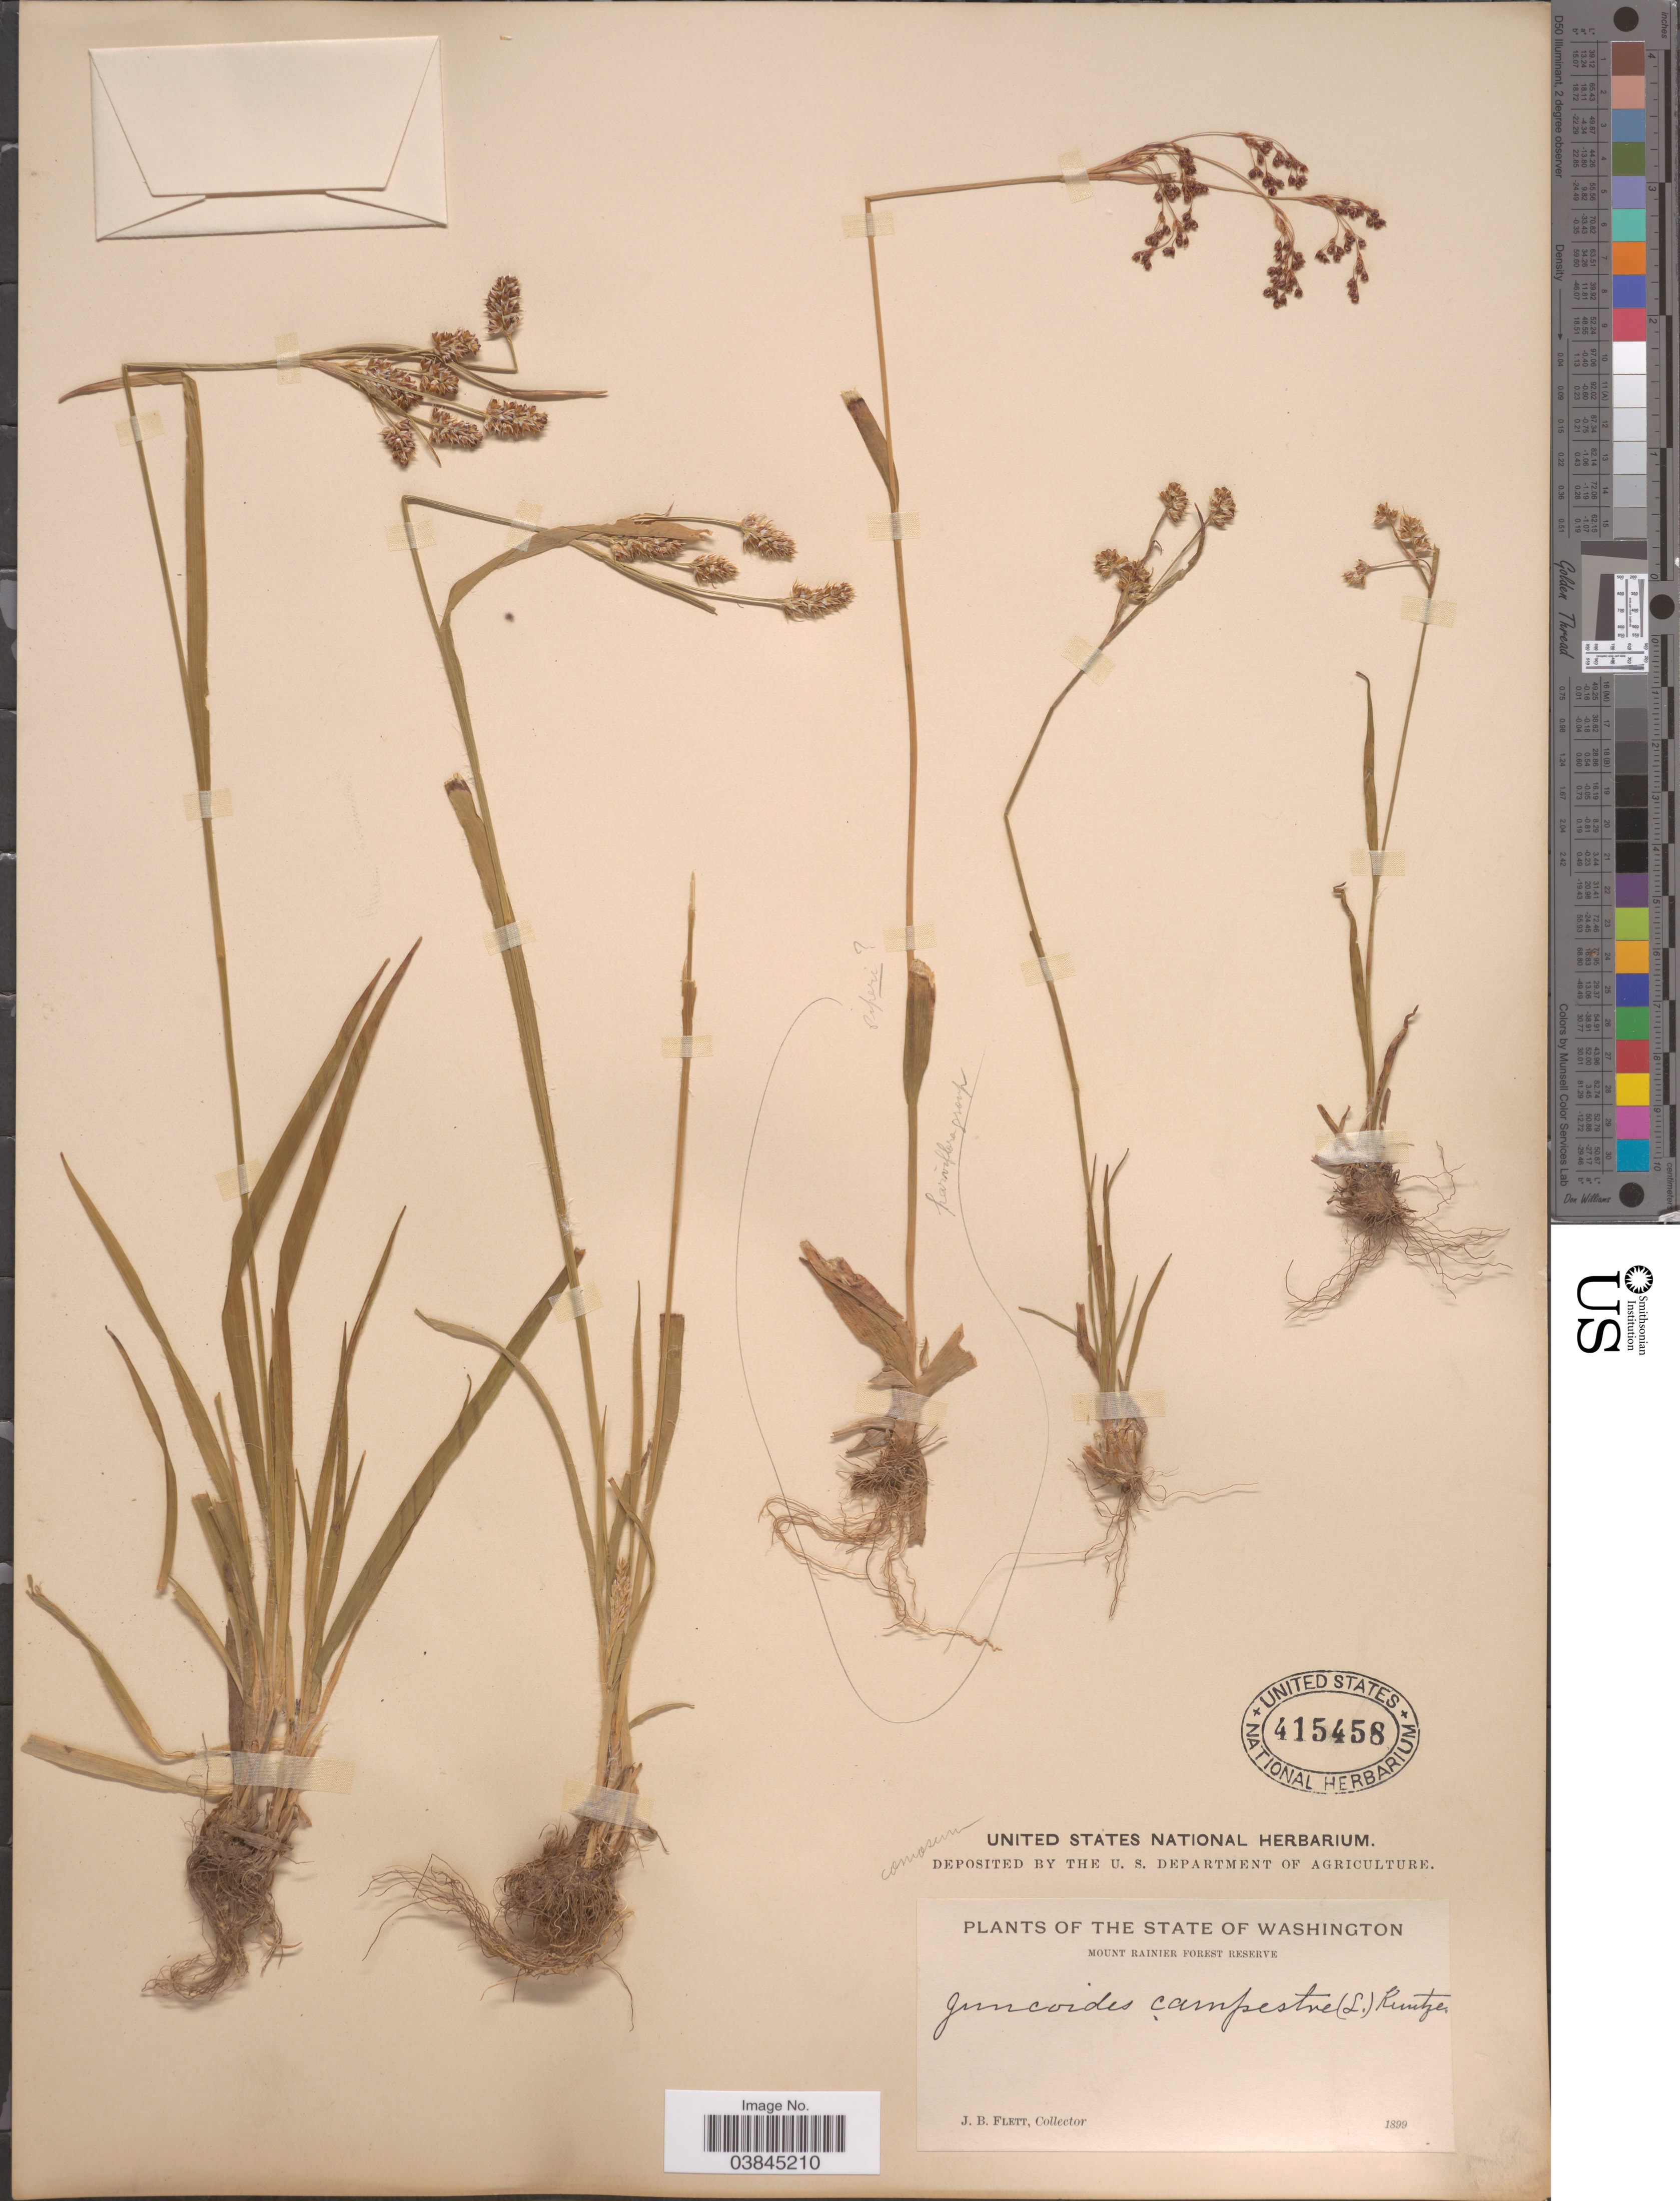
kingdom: Plantae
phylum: Tracheophyta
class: Liliopsida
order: Poales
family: Juncaceae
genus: Luzula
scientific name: Luzula campestris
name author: (L.) DC.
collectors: J. Flett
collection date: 1899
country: United States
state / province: Washington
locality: Mount Rainier Forest Reserve.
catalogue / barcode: US 415458